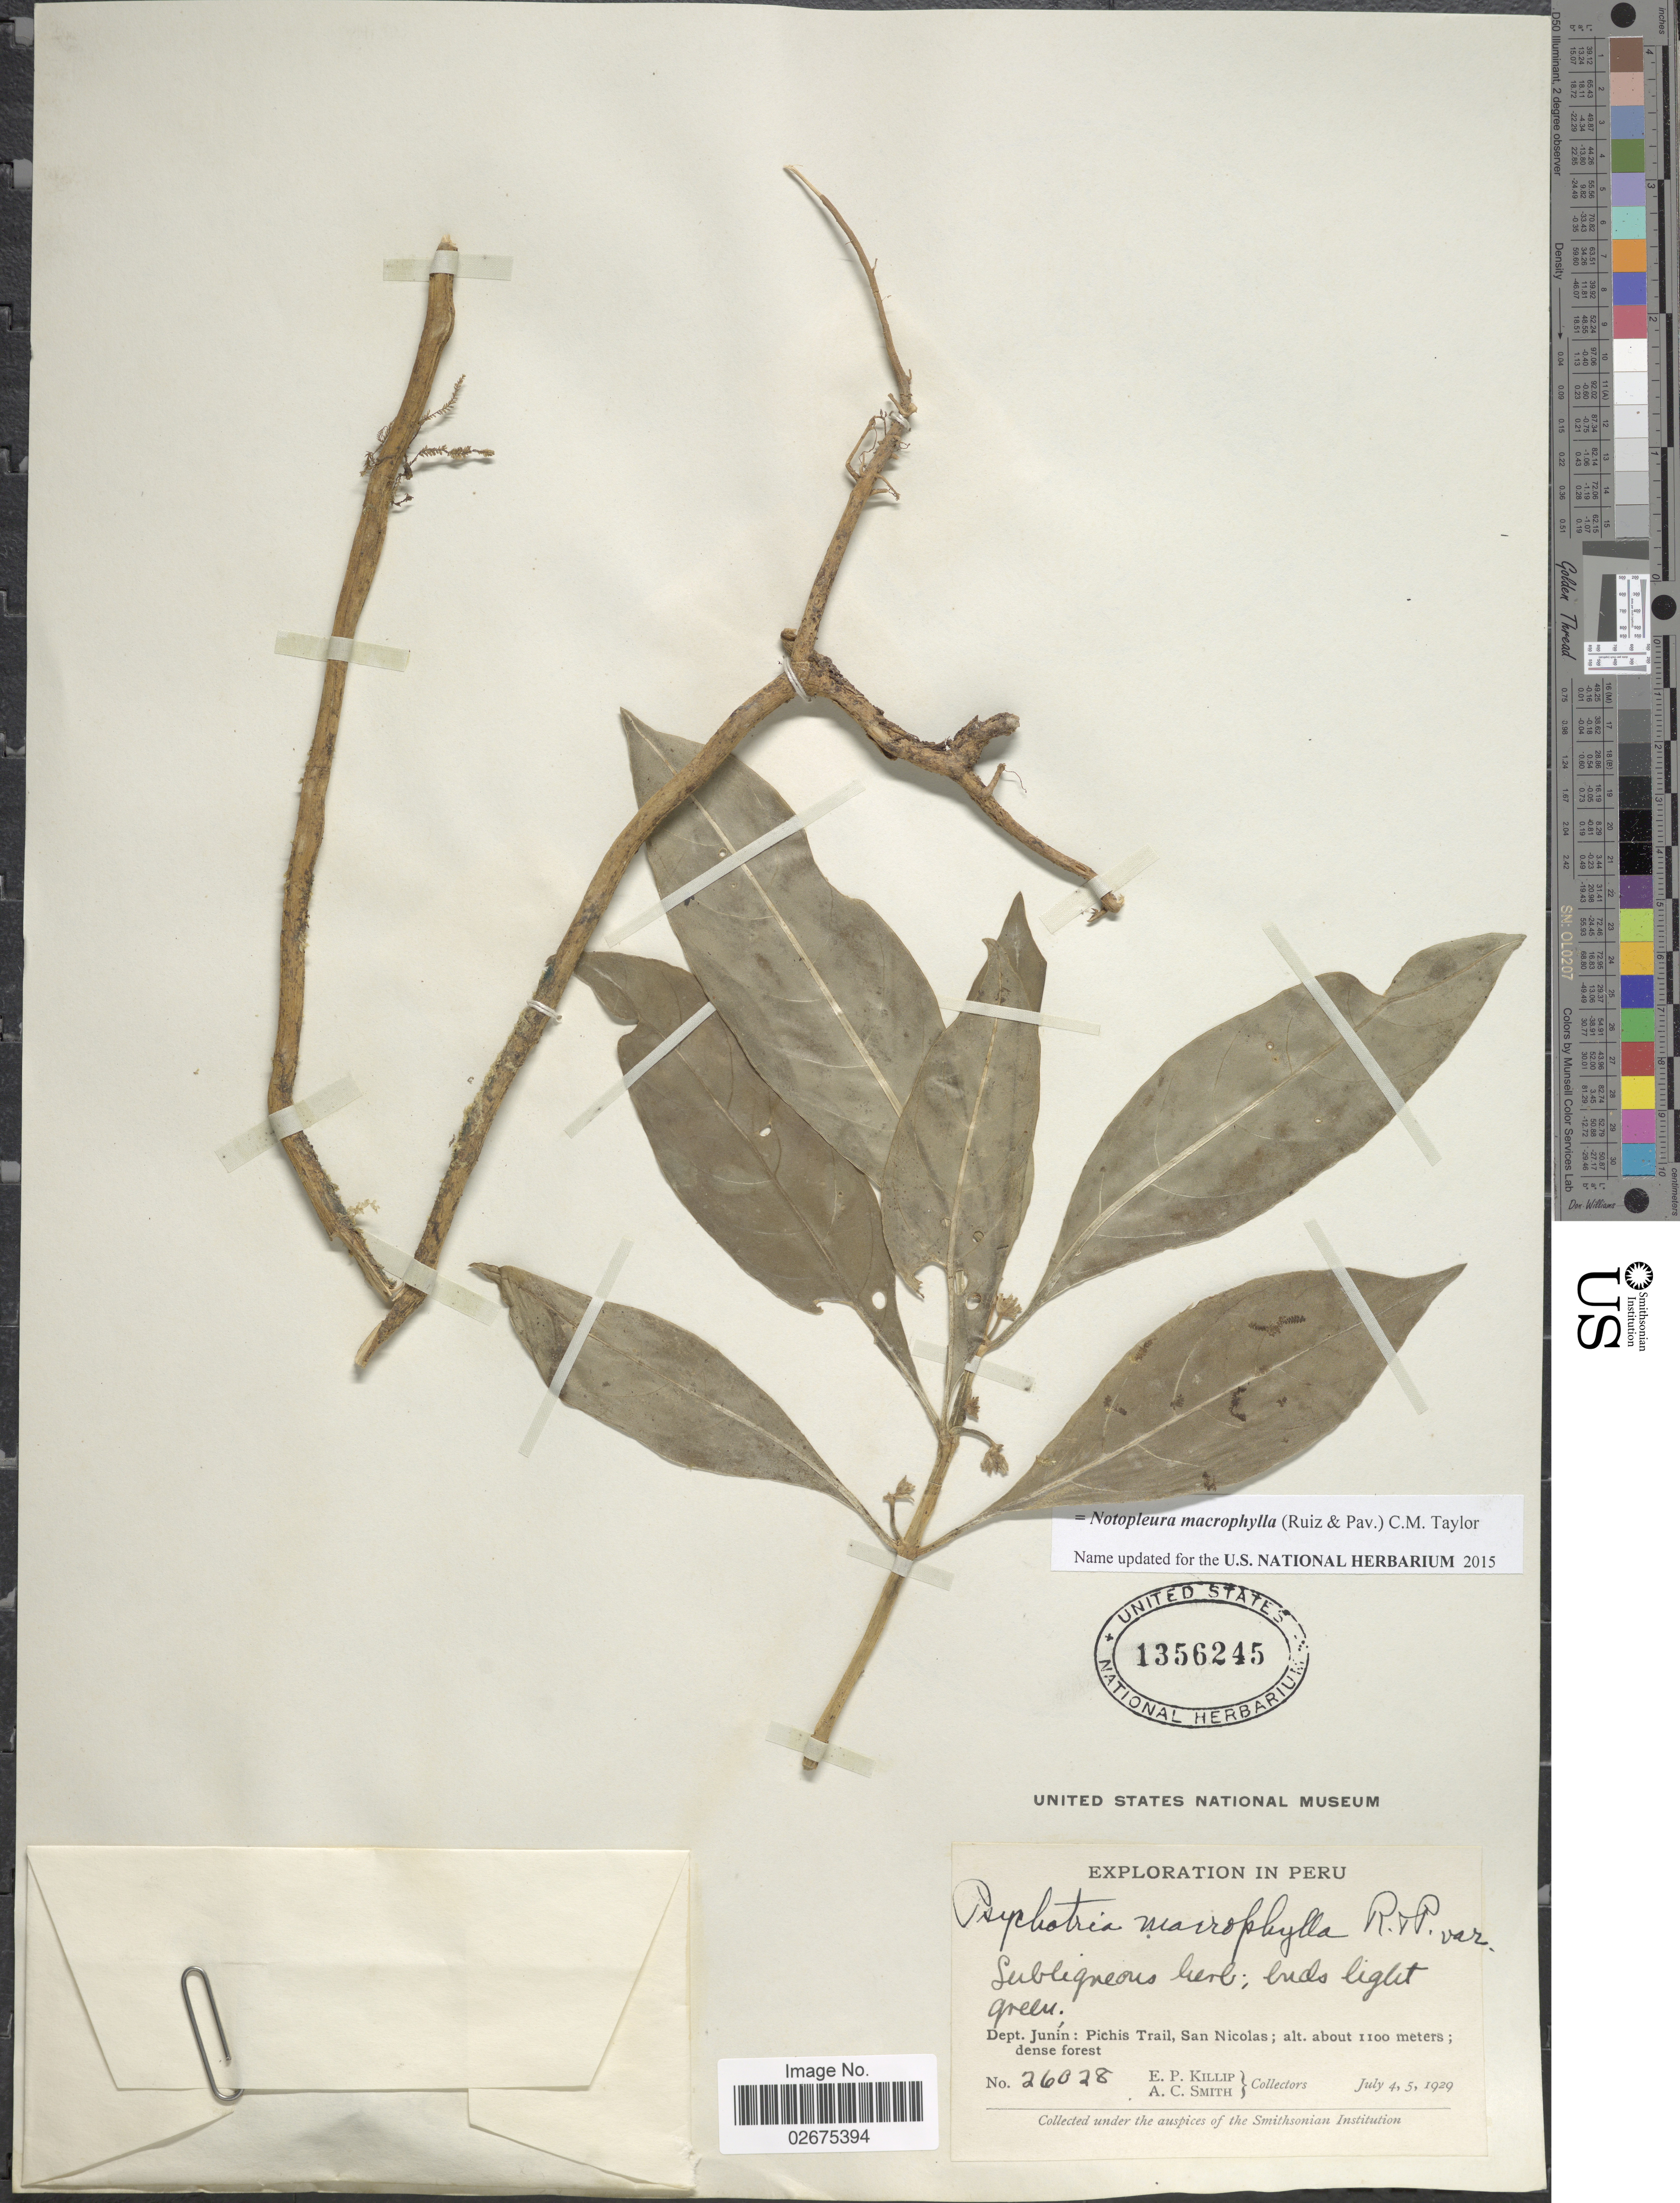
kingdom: Plantae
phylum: Tracheophyta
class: Magnoliopsida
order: Gentianales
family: Rubiaceae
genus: Notopleura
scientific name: Notopleura macrophylla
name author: (Ruiz & Pav.) C.M. Taylor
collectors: E. P. Killip & A. C. Smith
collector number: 26028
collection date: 1929-07-04/1929-07-05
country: Peru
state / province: Junín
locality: Dept. Junín: Pichis Trail, San Nicolas; dense forest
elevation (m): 1100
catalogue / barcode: US 1356245